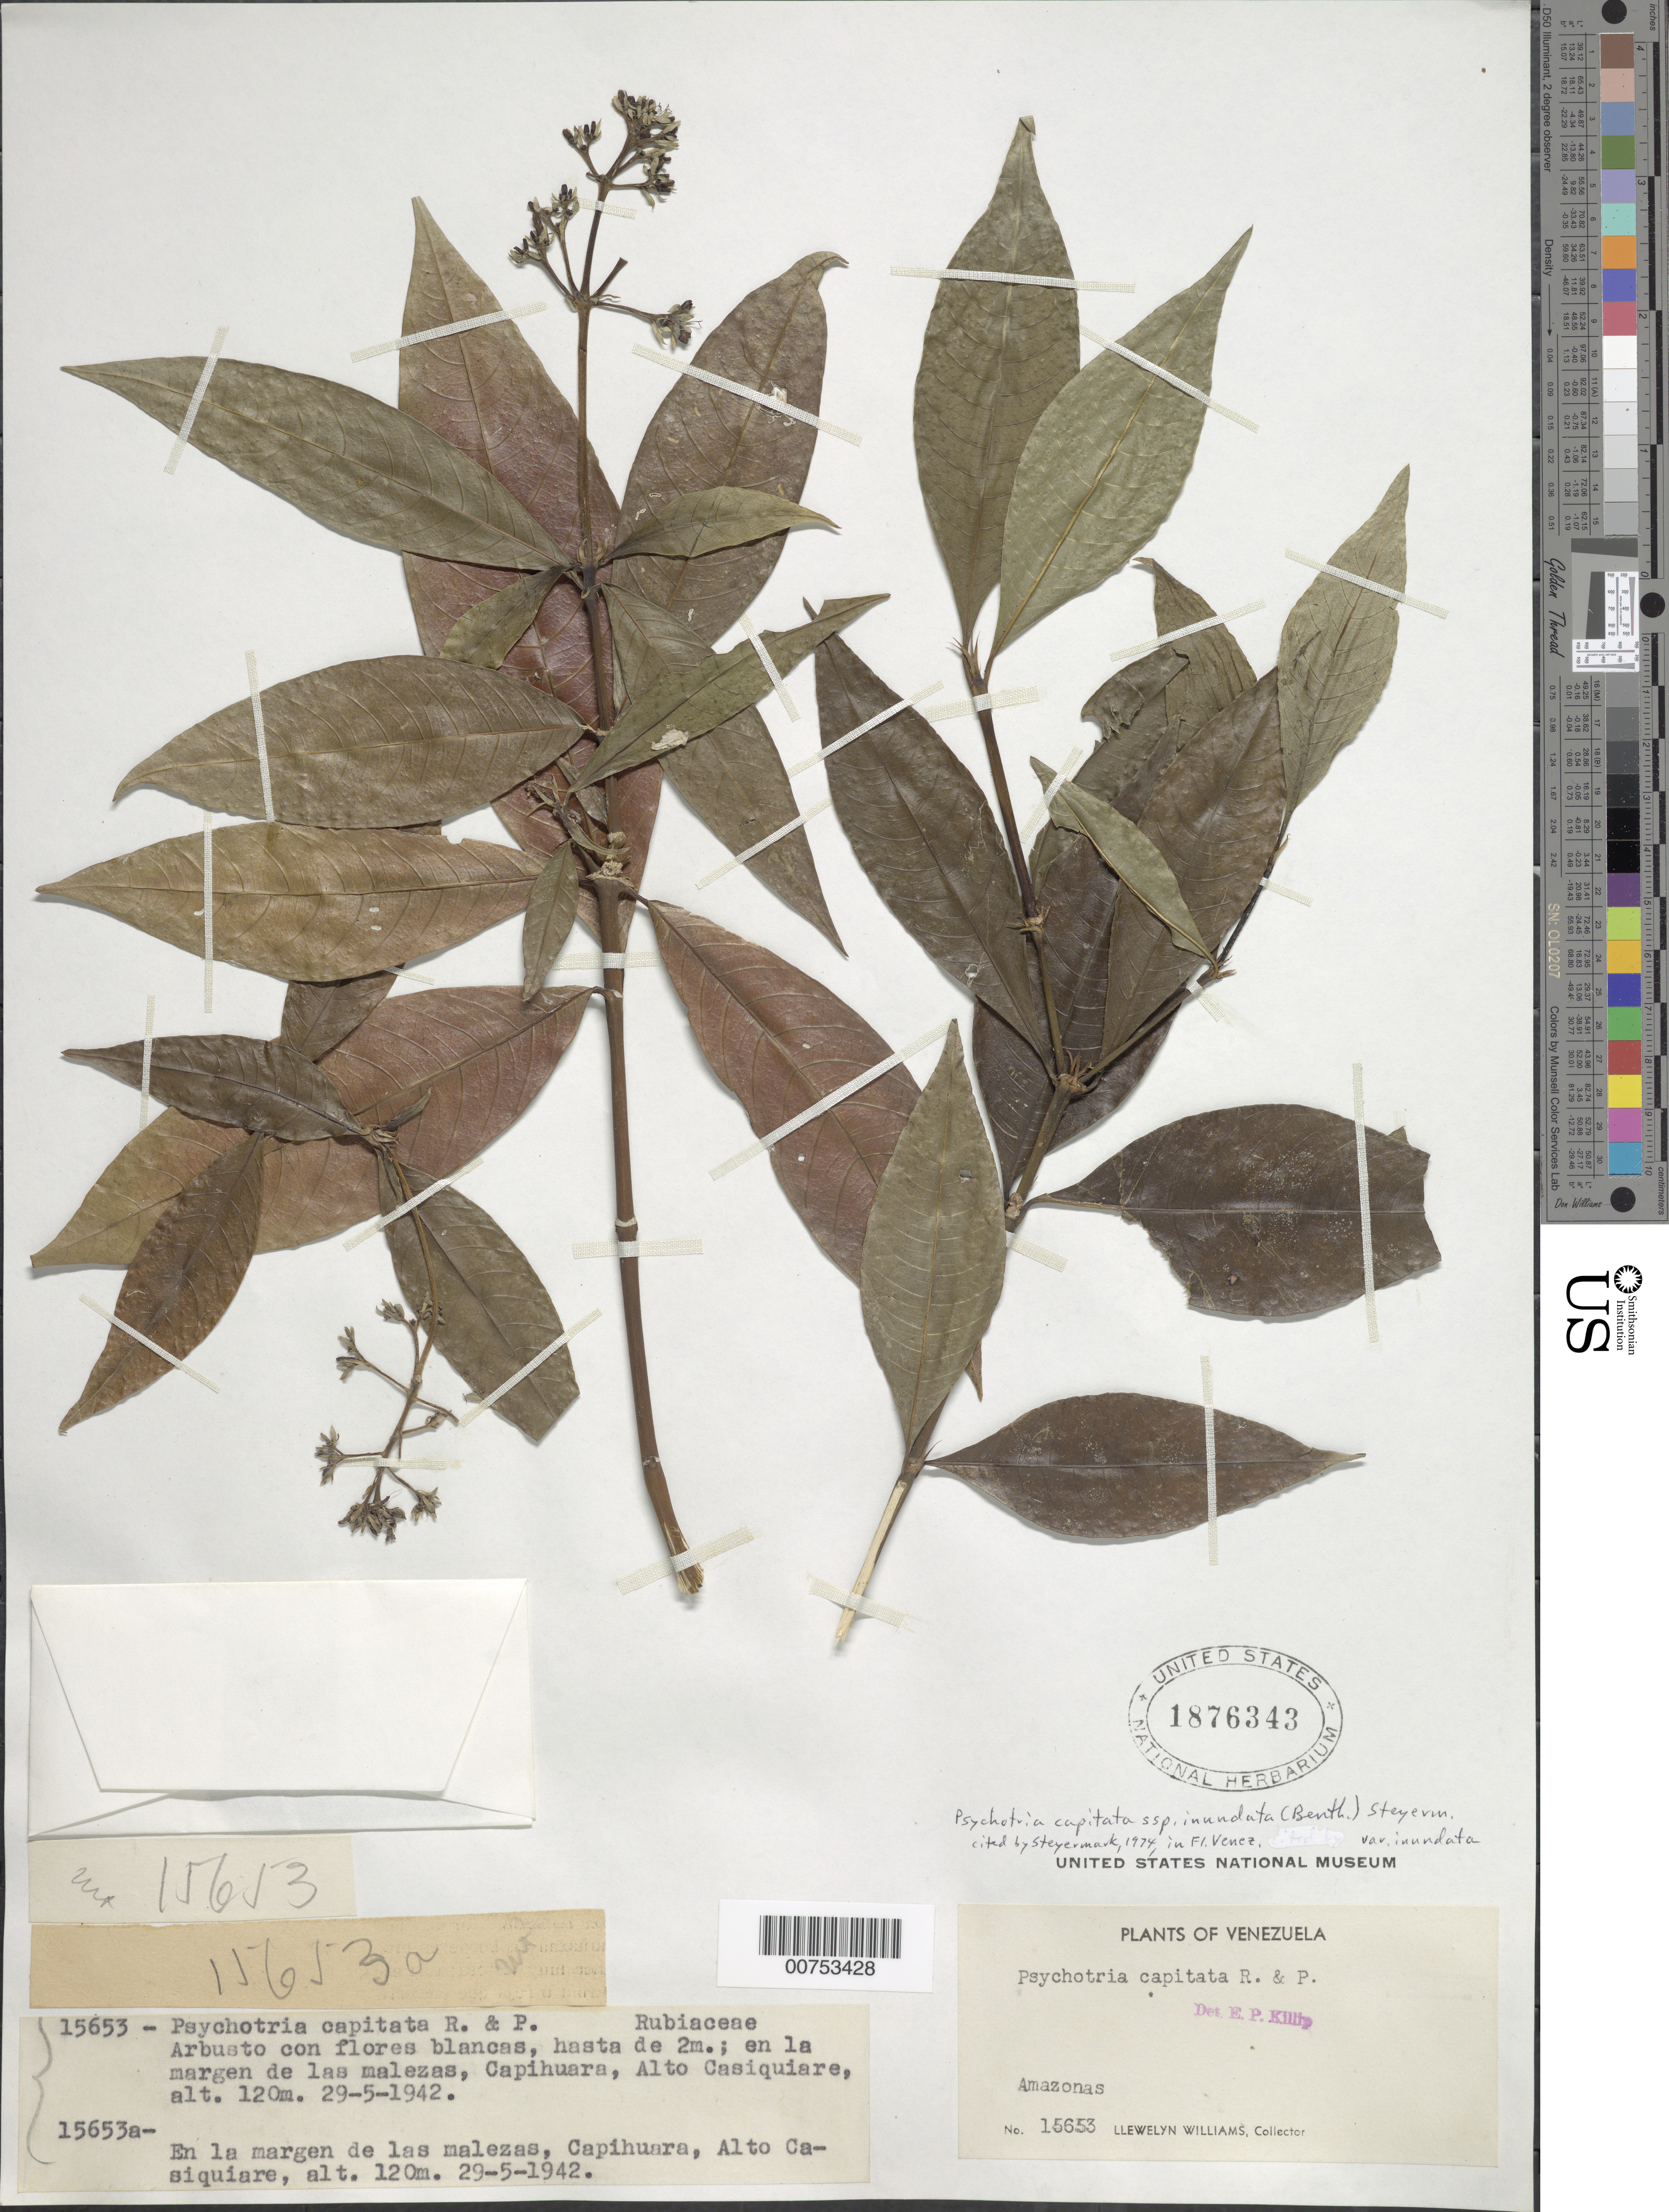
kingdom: Plantae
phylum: Tracheophyta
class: Magnoliopsida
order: Gentianales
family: Rubiaceae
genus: Psychotria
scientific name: Psychotria capitata var. inundata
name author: (Benth.) Steyerm.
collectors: Ll. Williams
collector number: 15653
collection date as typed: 29-May-42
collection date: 1942-05-29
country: Venezuela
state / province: Amazonas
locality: Capihuara, Alto Casiquiare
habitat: Margen de las malezas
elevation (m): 120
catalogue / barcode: US 1876343